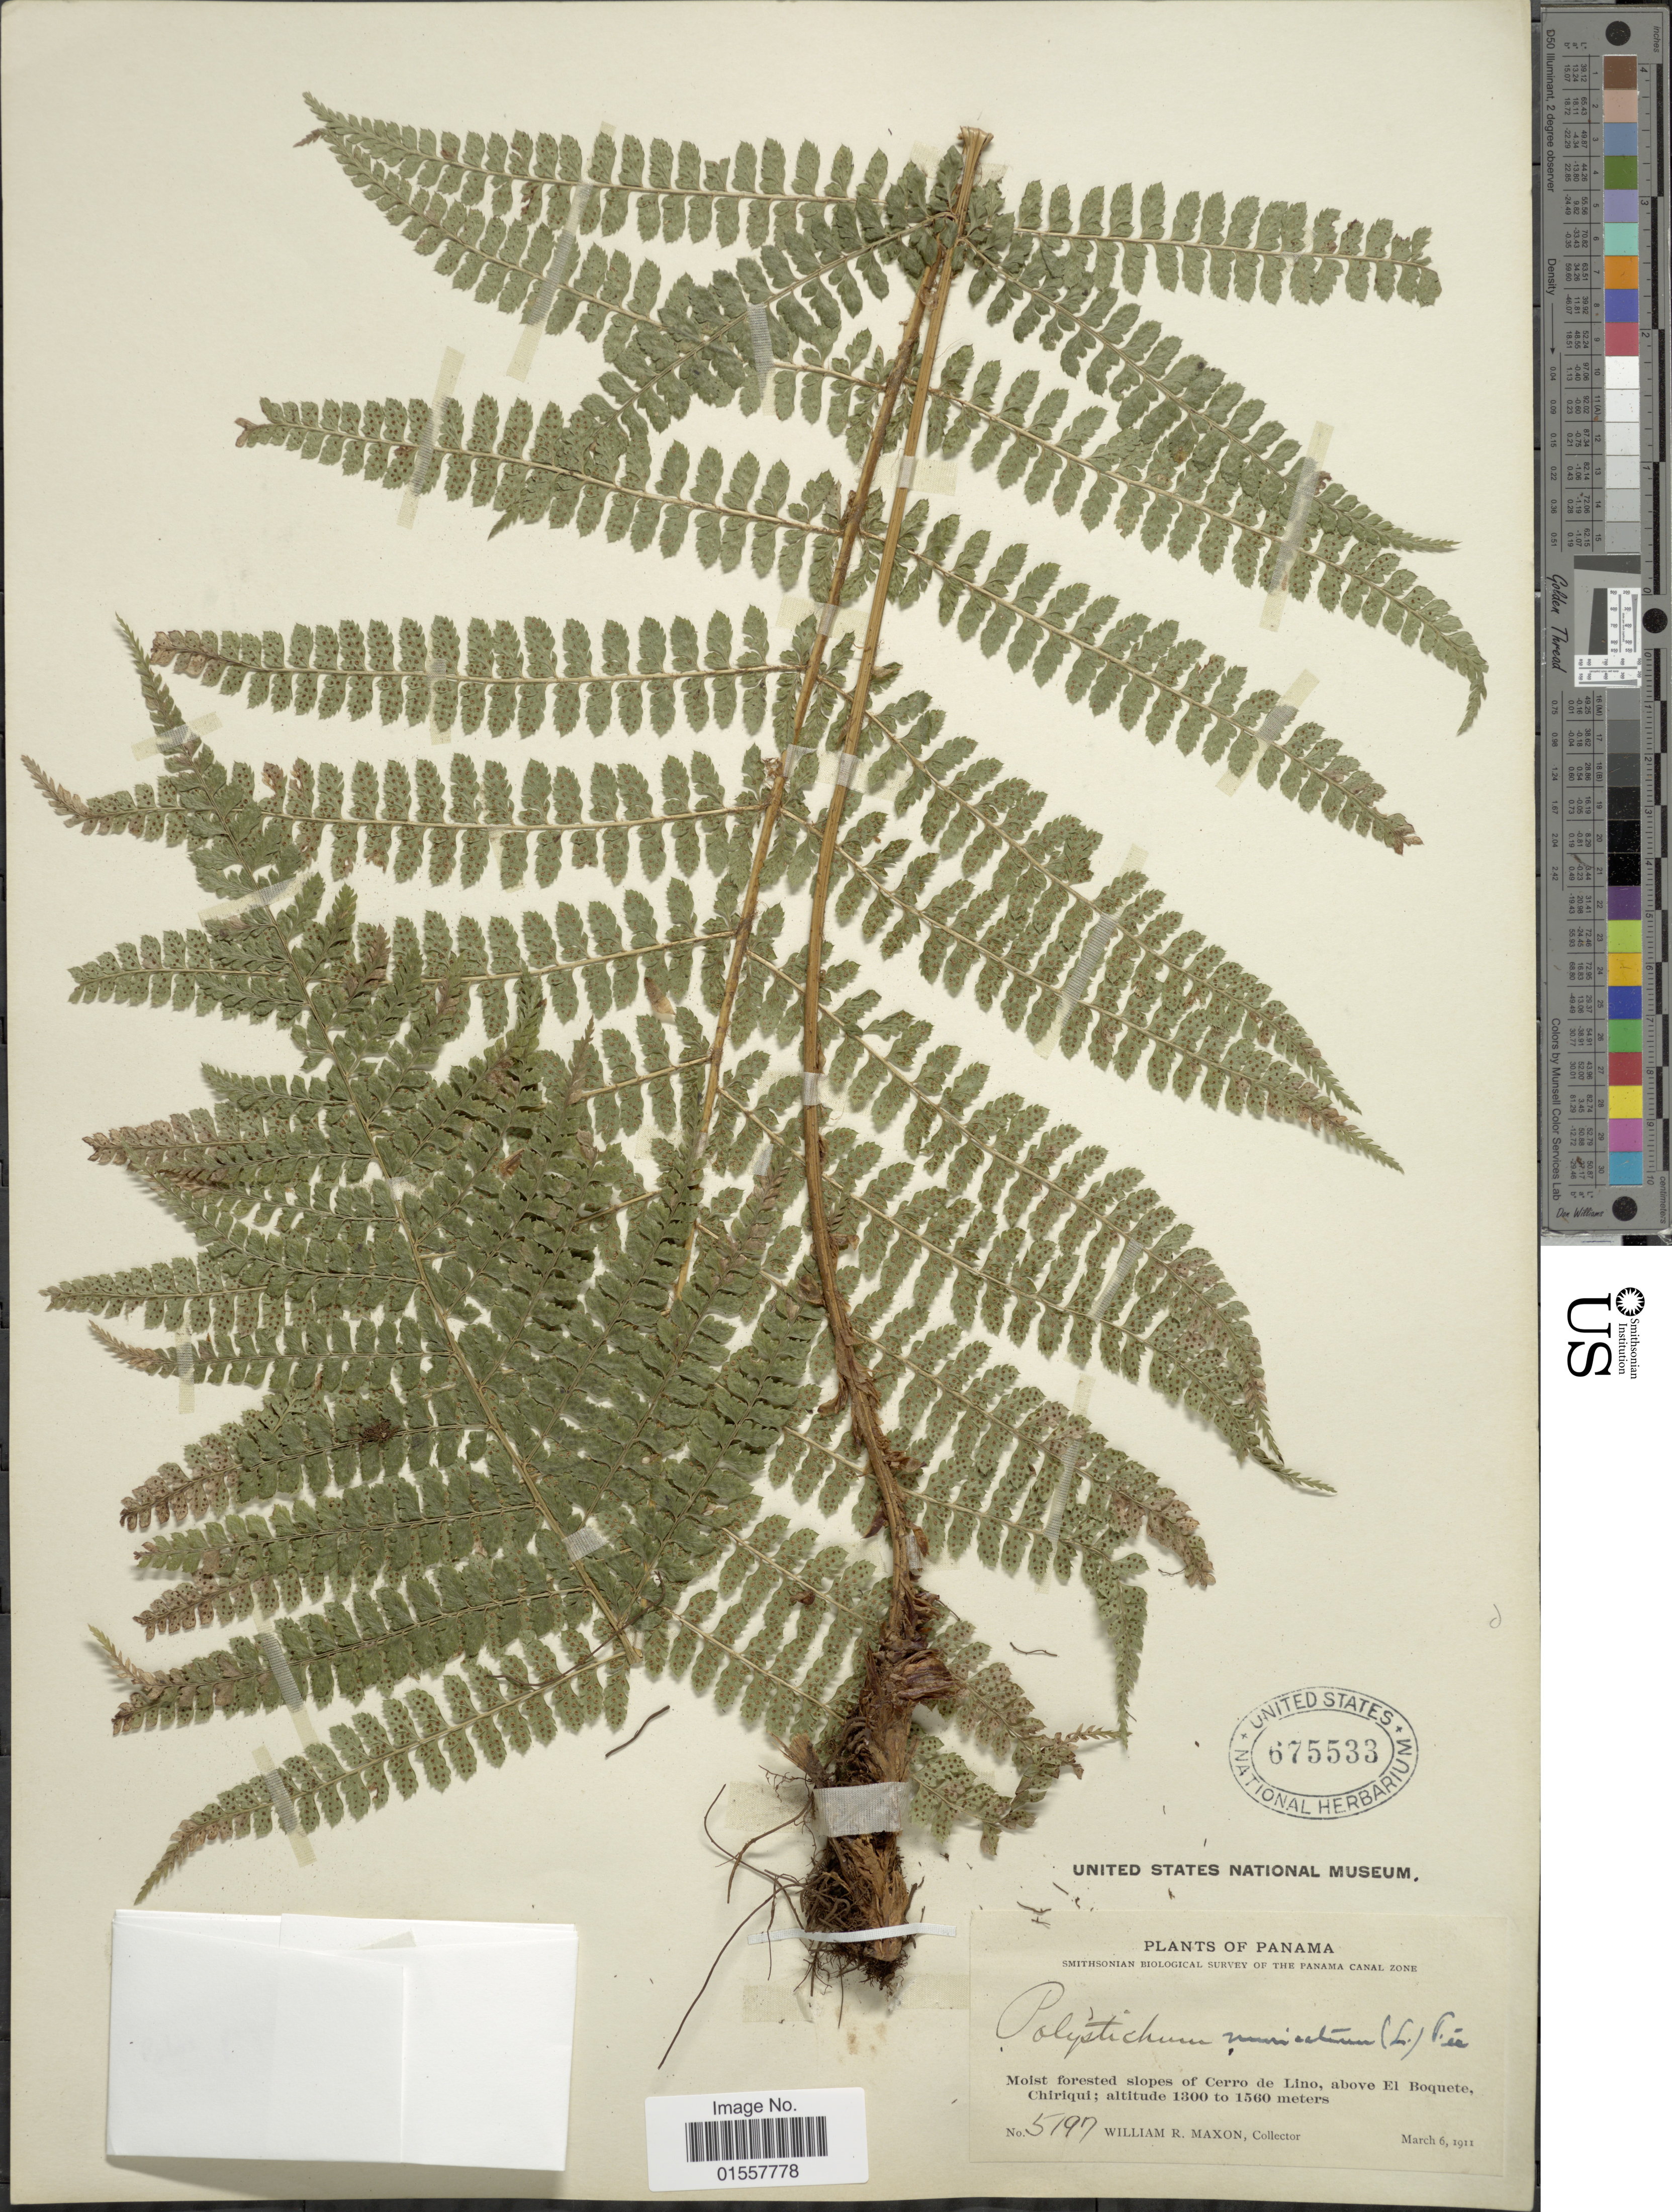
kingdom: Plantae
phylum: Tracheophyta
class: Polypodiopsida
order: Polypodiales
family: Dryopteridaceae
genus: Polystichum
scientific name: Polystichum muricatum var. muricatum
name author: (L.) Fée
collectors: W. R. Maxon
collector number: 5197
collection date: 1911-03-06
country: Panama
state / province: Chiriqui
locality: Moist forested slopes of Cerro de Lino, above El Boquete, Chiriqui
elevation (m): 1300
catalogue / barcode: US 675533